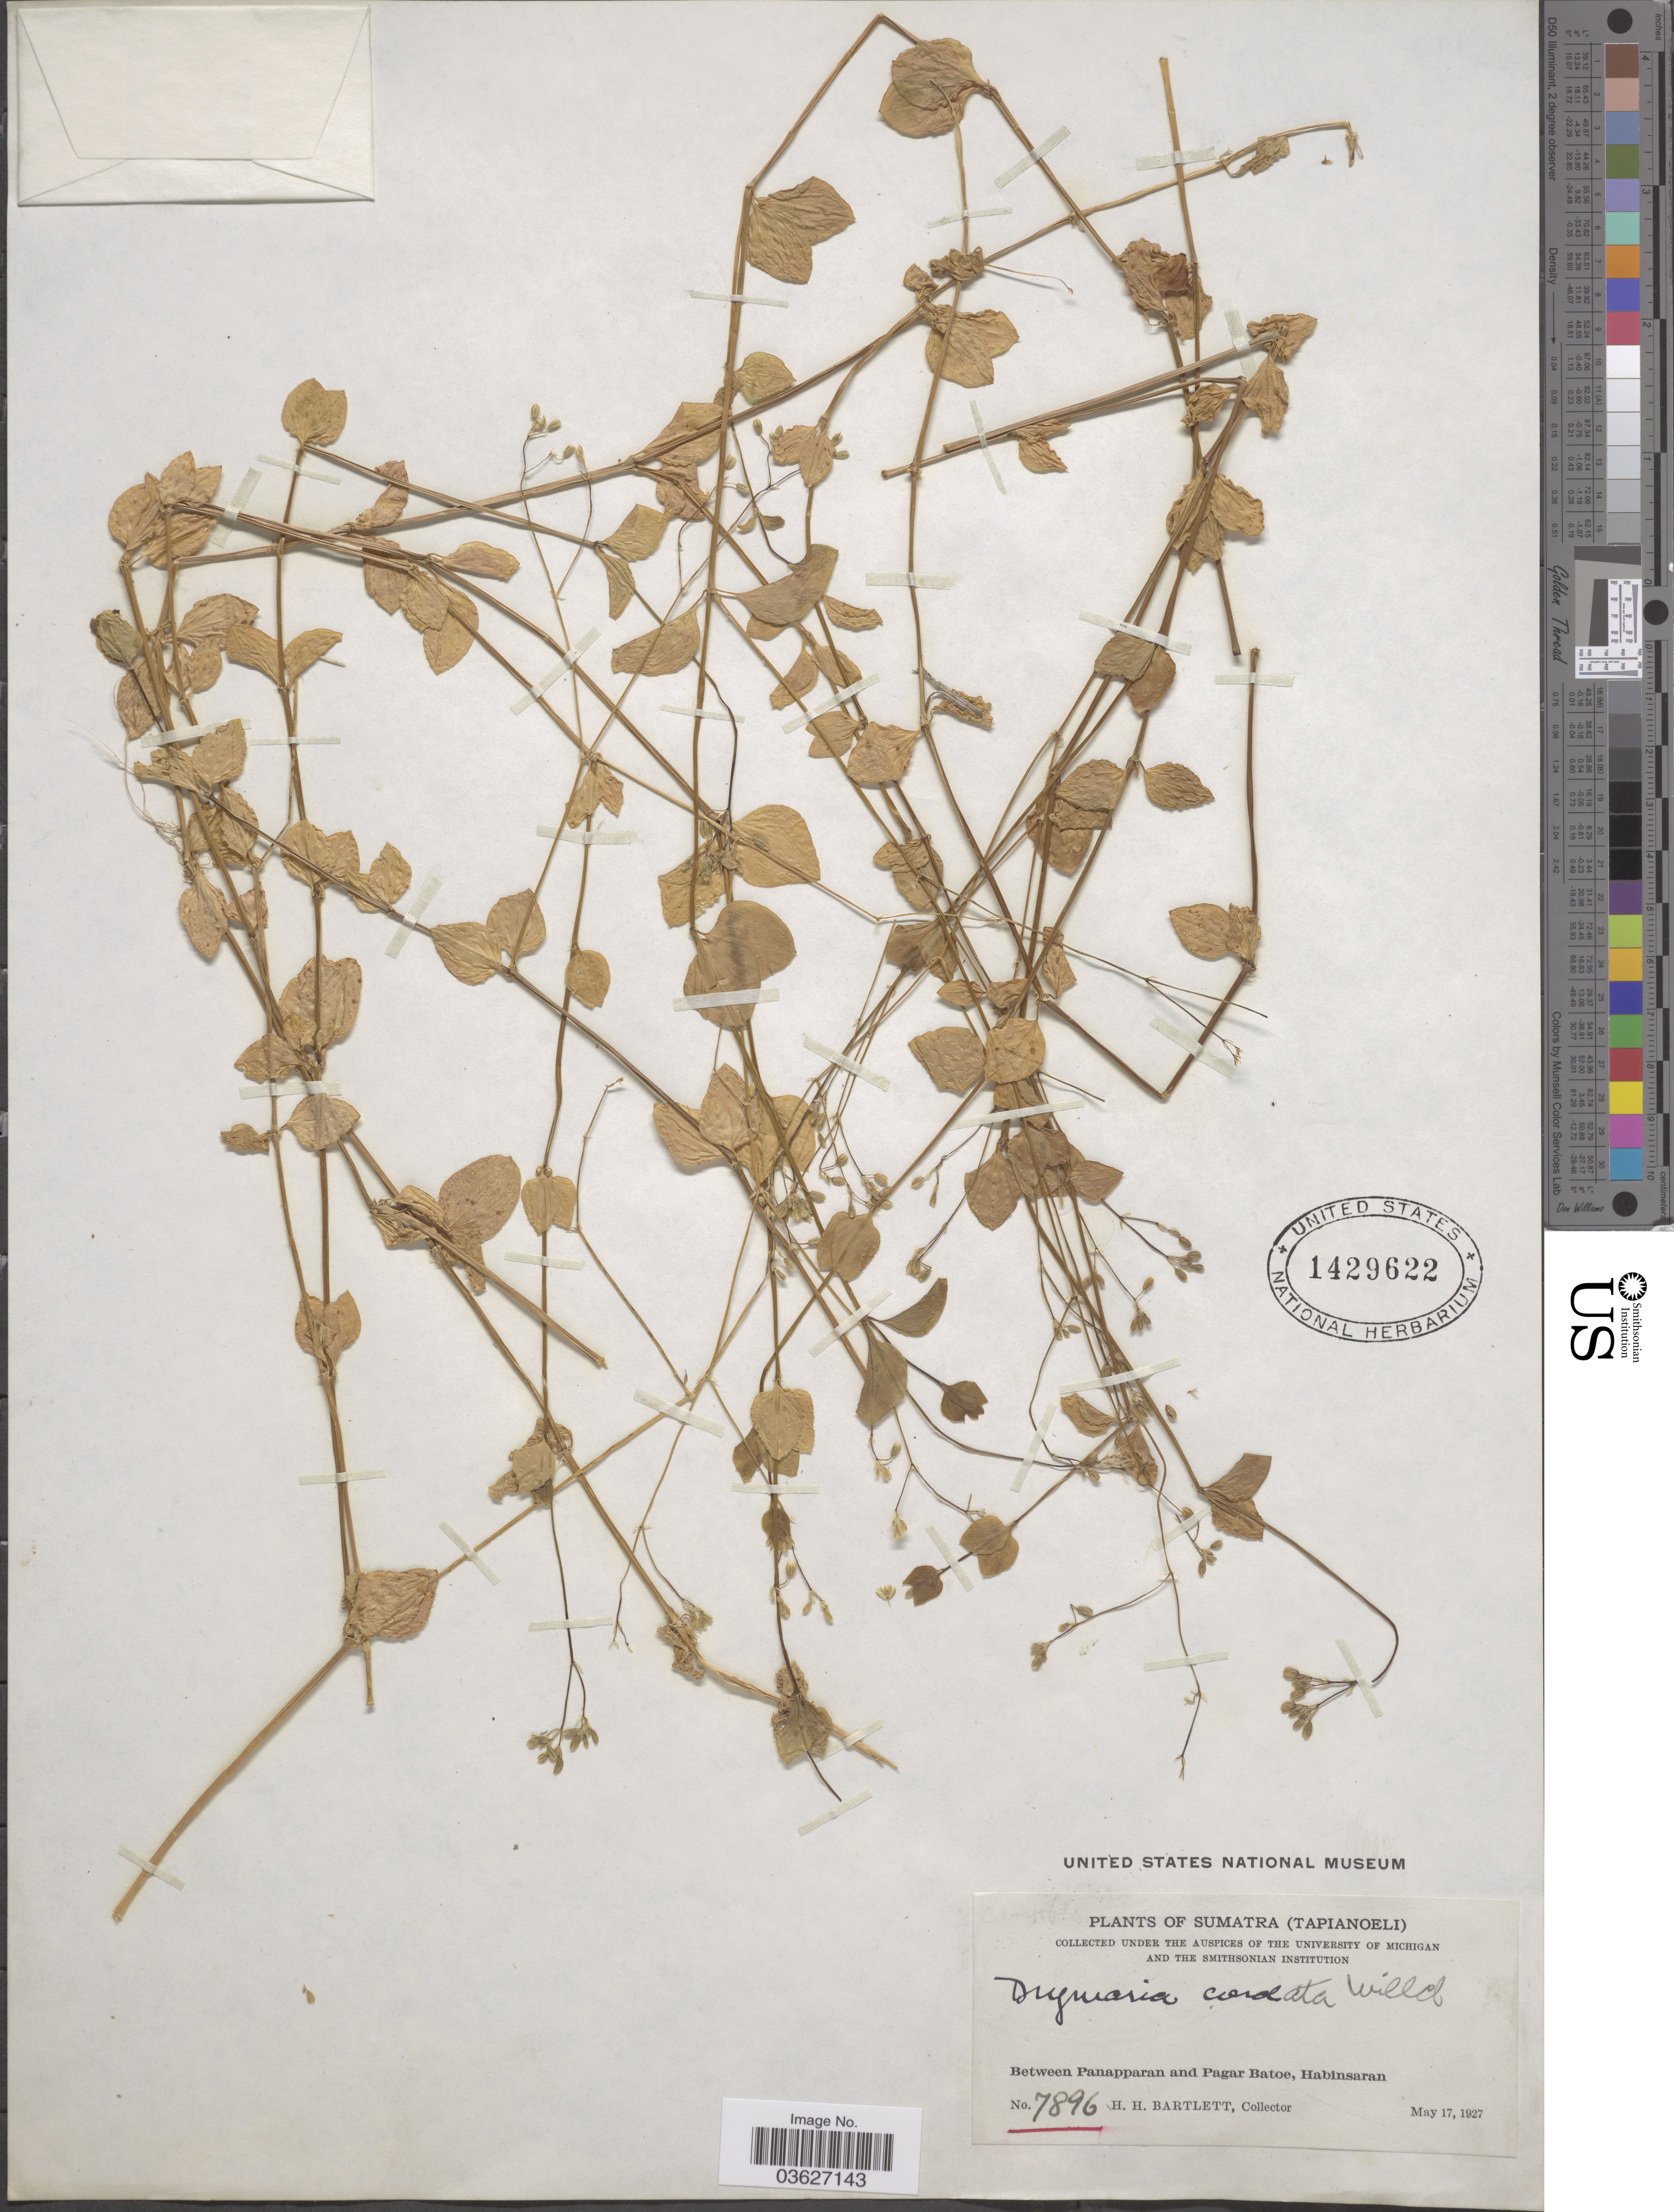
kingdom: Plantae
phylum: Tracheophyta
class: Magnoliopsida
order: Caryophyllales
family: Caryophyllaceae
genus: Drymaria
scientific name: Drymaria cordata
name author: (L.) Willd. ex Schult.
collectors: H. H. Bartlett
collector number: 7896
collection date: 1927-05-17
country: Indonesia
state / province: Sumatra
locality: Tapianoeli. Between Panapparan and Pagar Batoe, Habinsaran.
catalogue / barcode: US 1429622